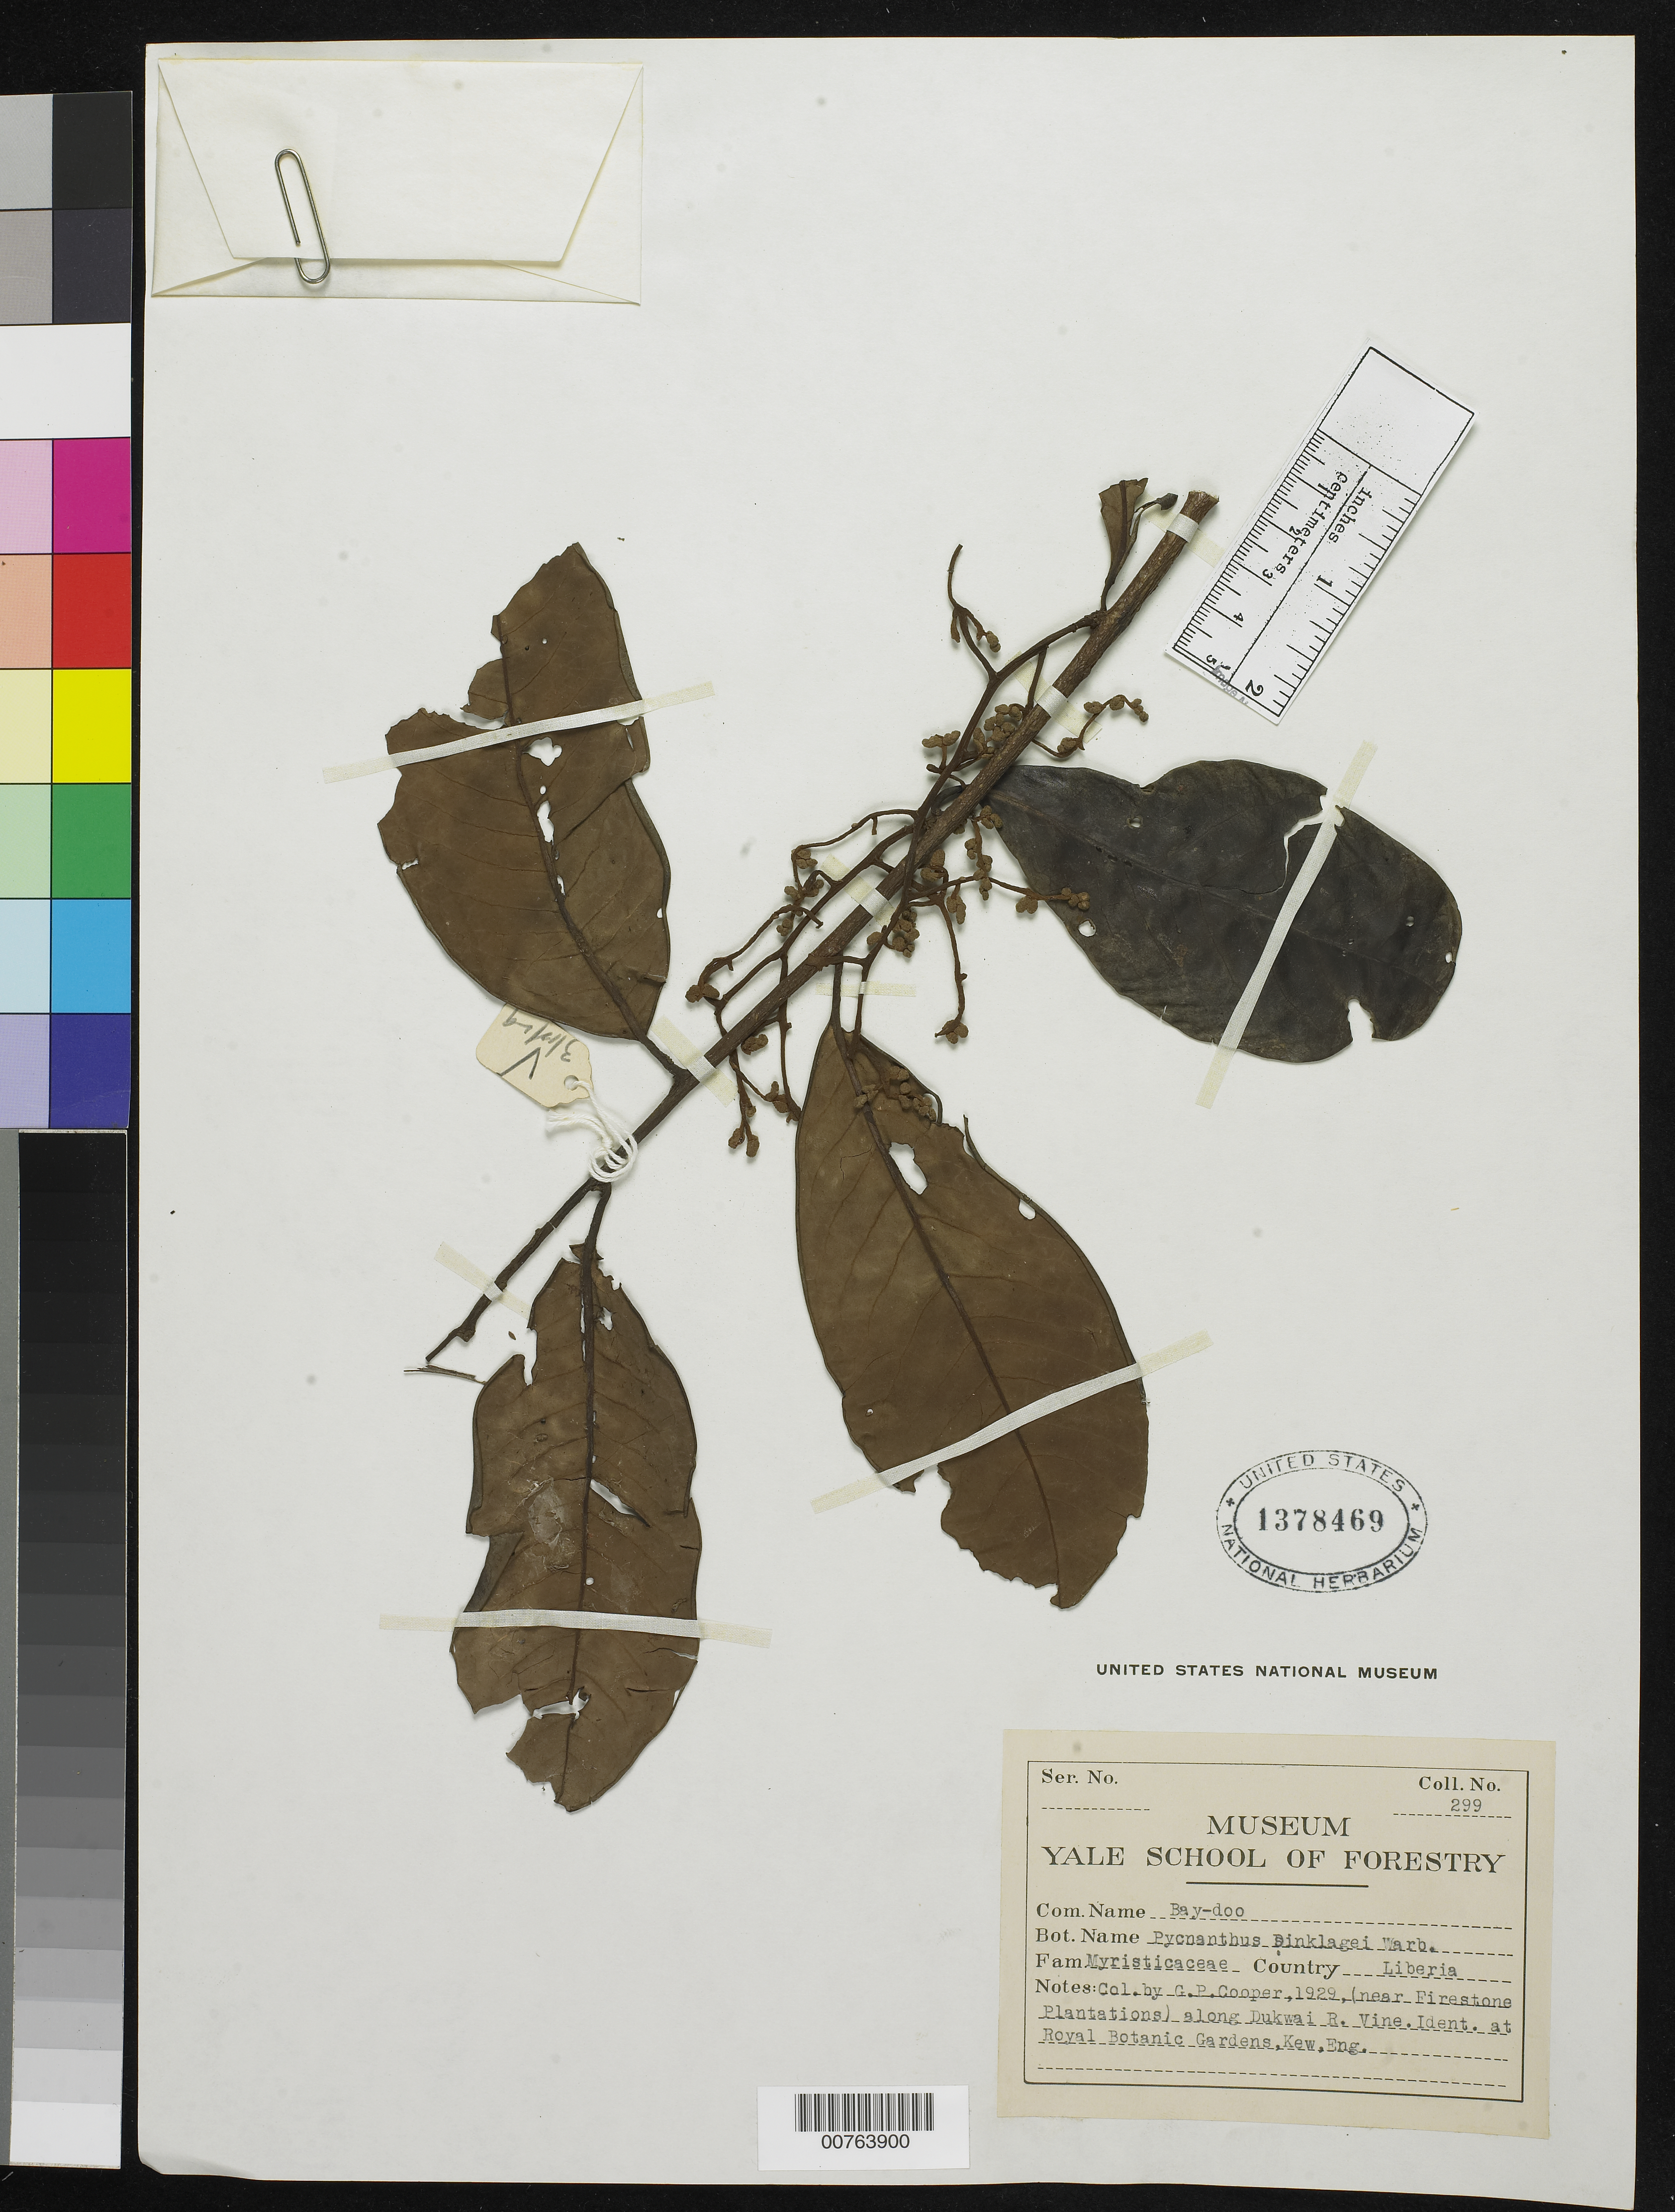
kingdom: Plantae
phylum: Tracheophyta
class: Magnoliopsida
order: Magnoliales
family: Myristicaceae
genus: Pycnanthus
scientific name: Pycnanthus dinklagei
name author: Warb.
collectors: G. Cooper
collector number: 299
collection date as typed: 1929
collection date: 1929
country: Liberia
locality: (near Firestone Plantations) along Dukwai River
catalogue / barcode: US 1378469